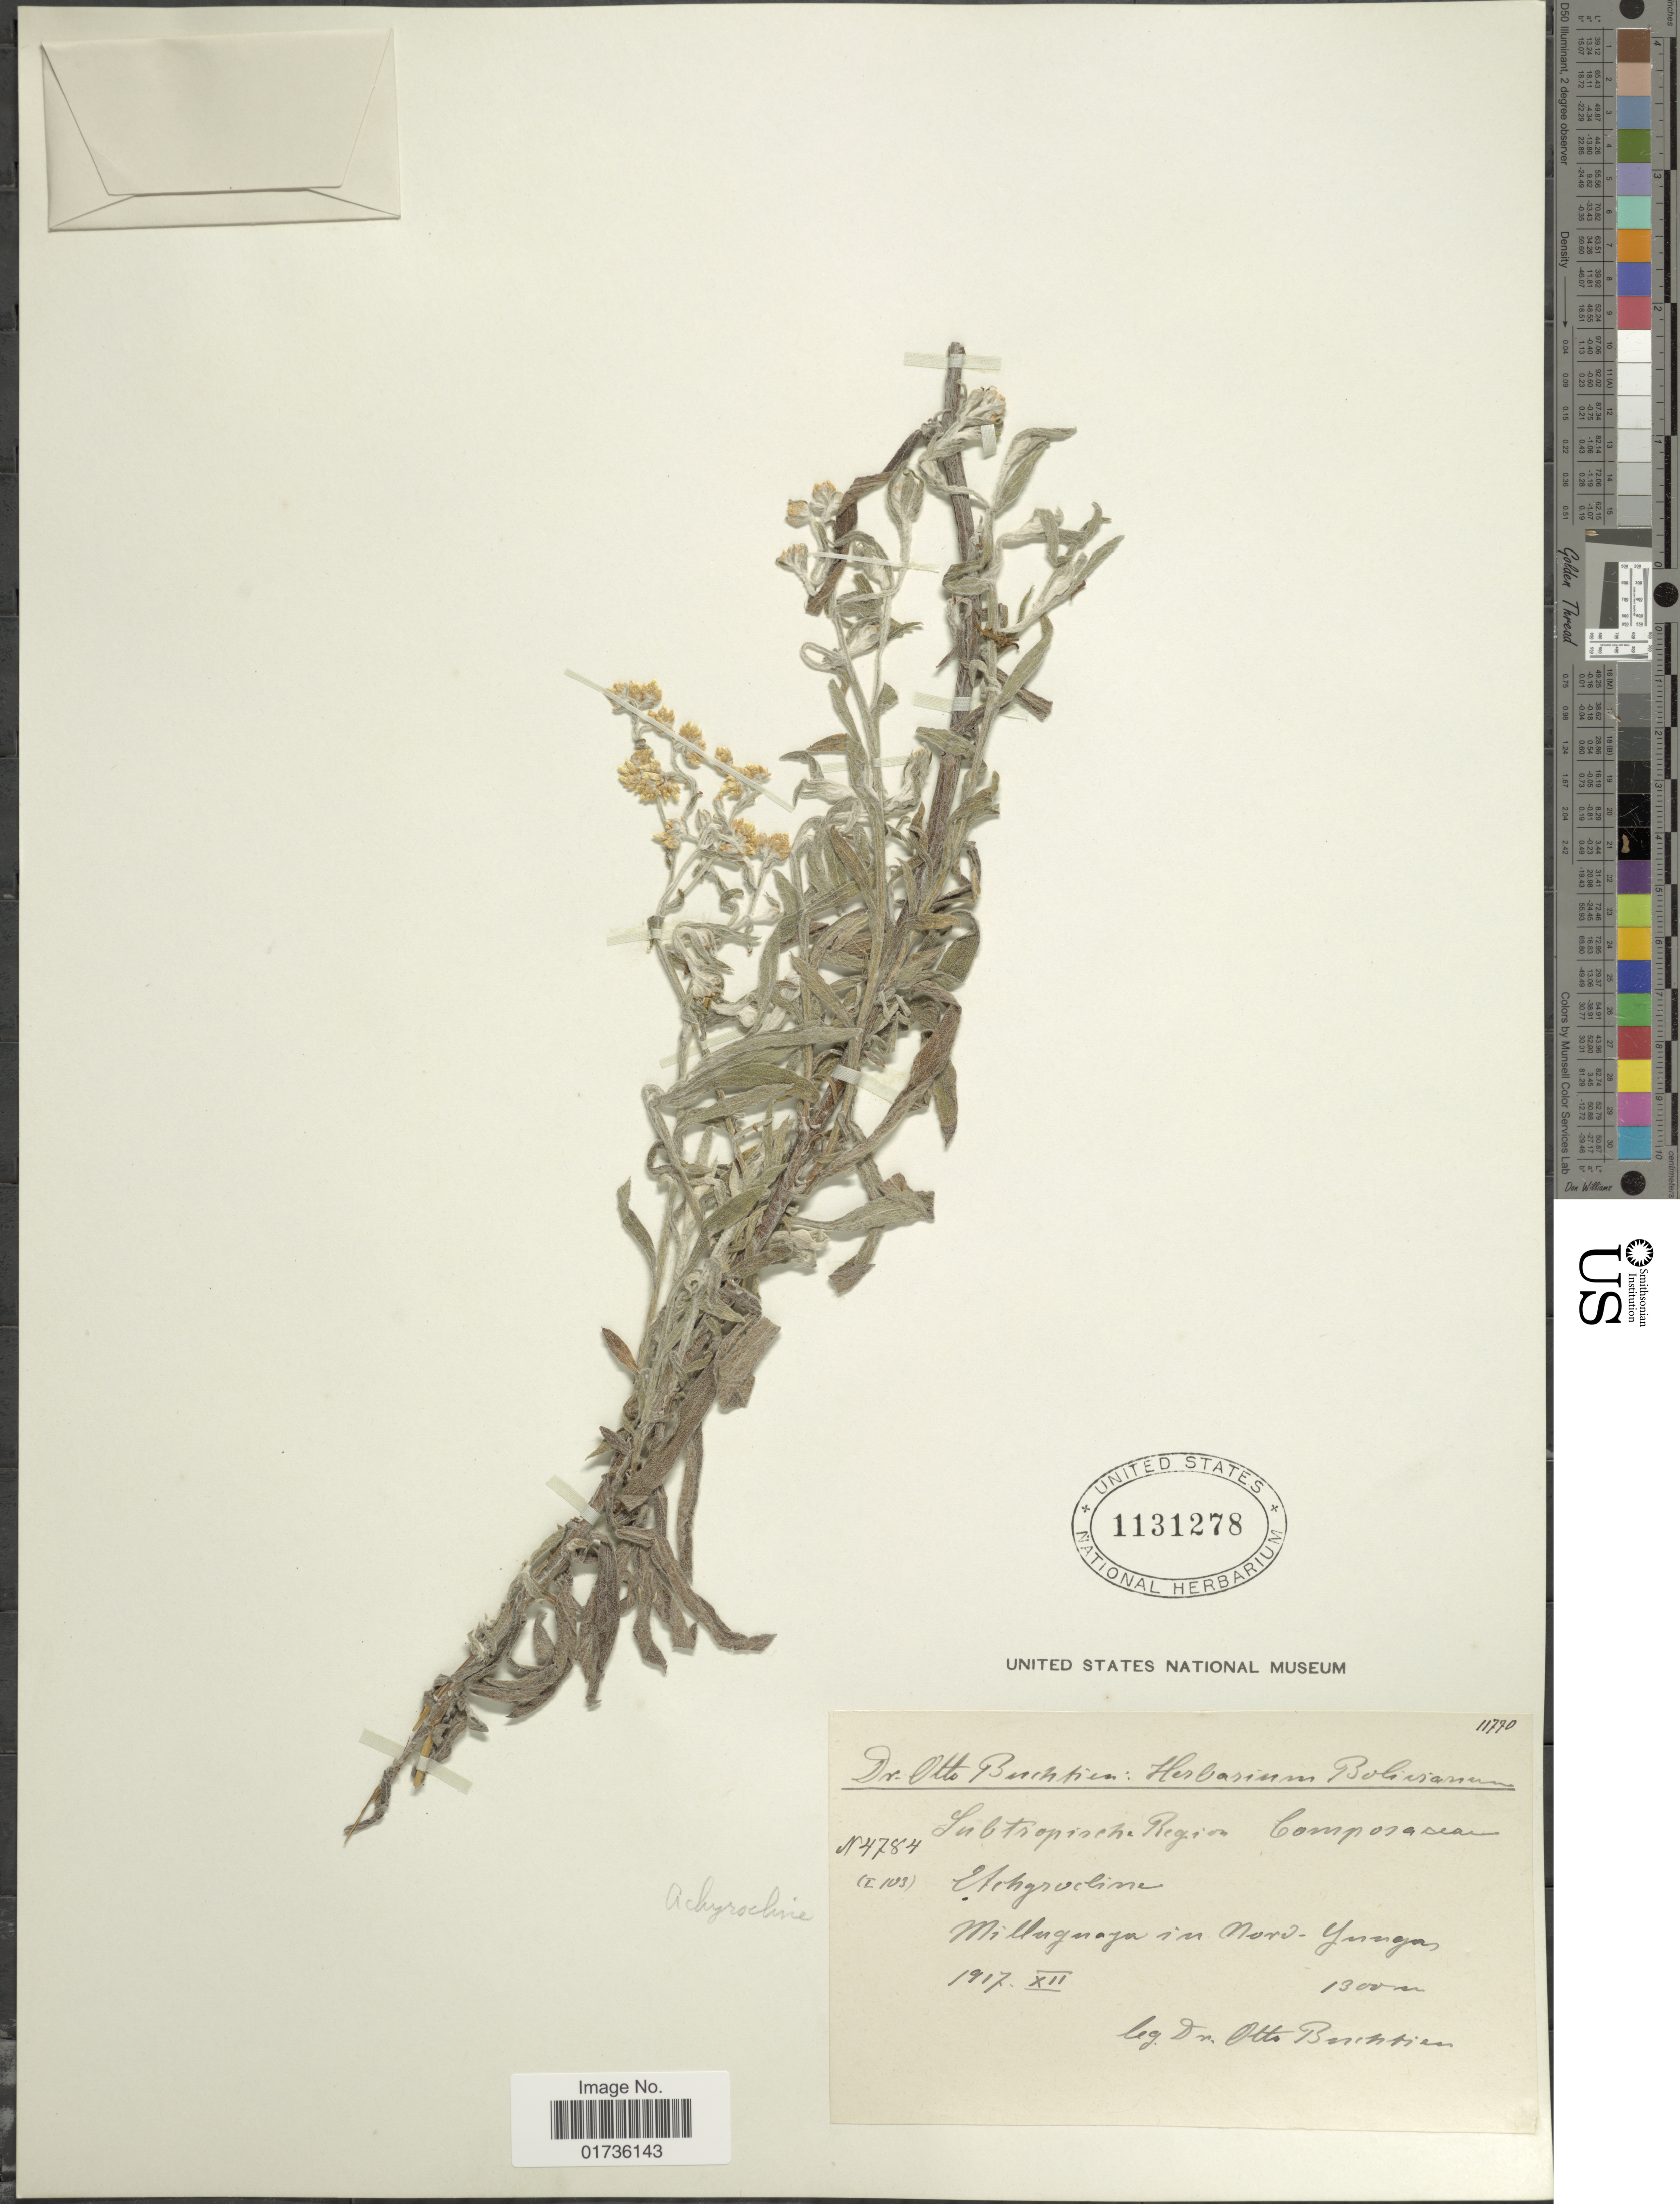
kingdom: Plantae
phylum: Tracheophyta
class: Magnoliopsida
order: Asterales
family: Asteraceae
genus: Achyrocline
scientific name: Achyrocline sp.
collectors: O. Buchtien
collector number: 4784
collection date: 1917-12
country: Bolivia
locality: Milluguaya in Nord-yungas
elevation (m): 1300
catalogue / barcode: US 1131278